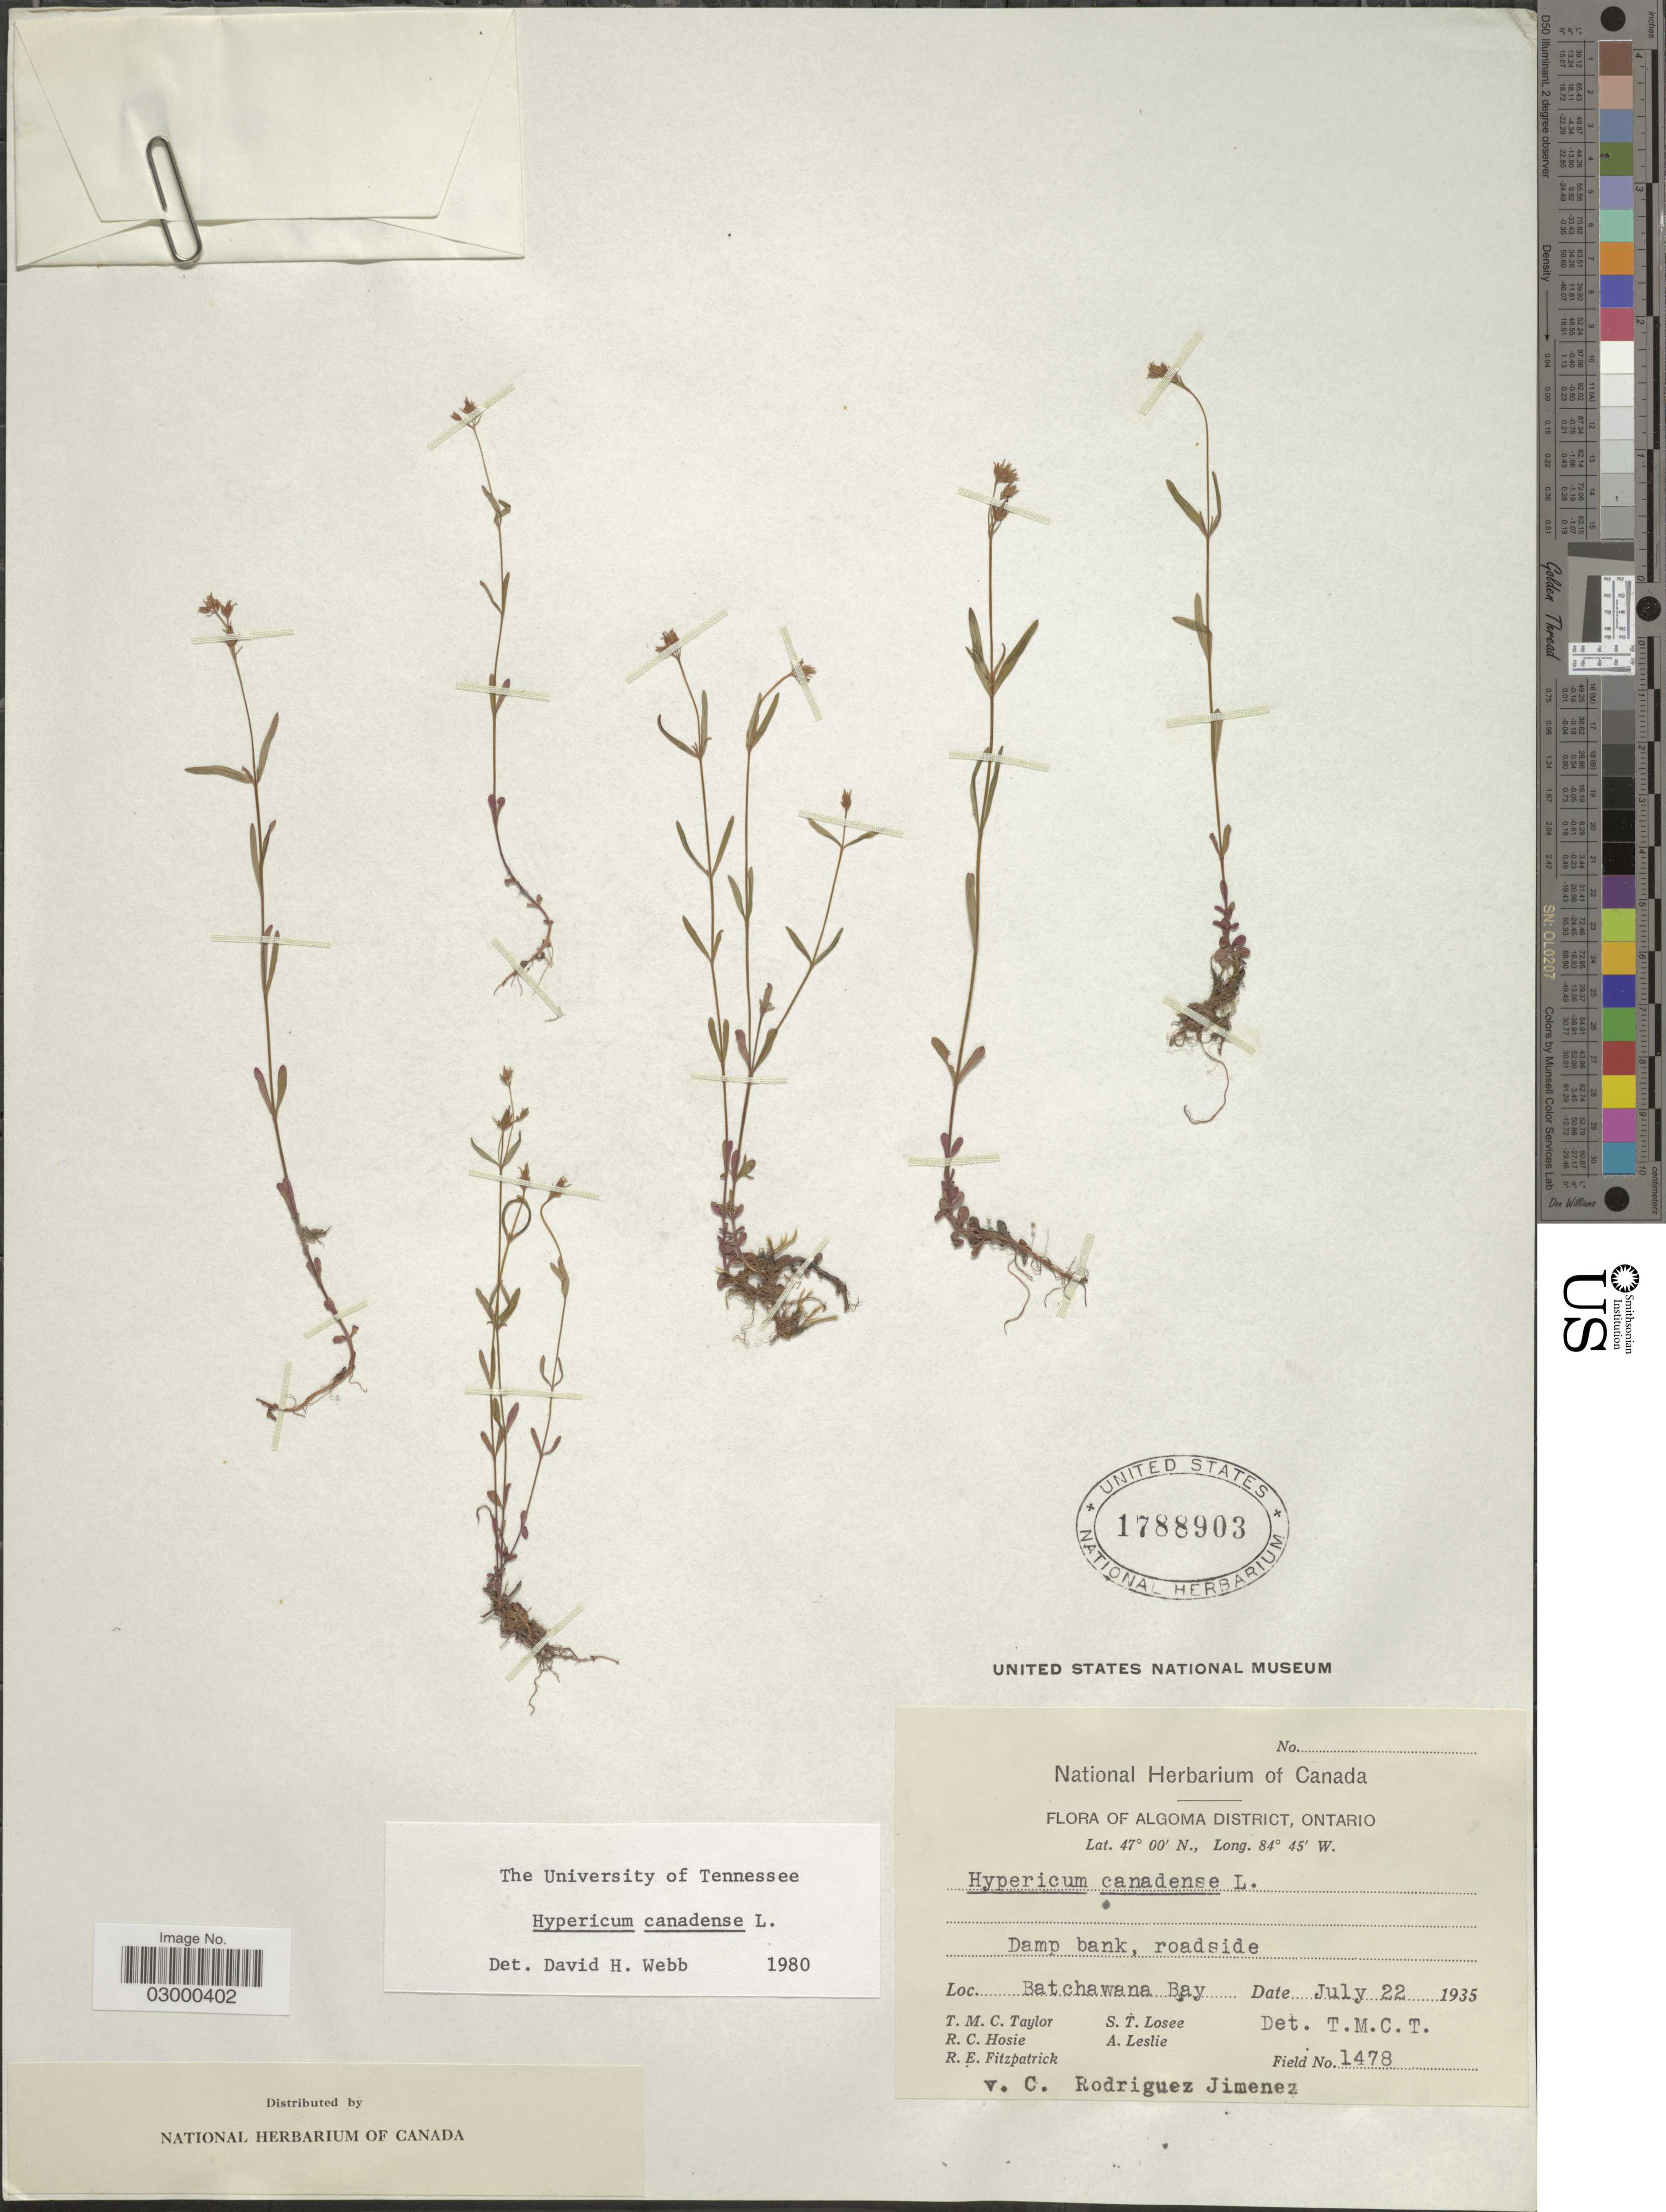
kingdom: Plantae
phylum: Tracheophyta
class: Magnoliopsida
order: Malpighiales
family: Hypericaceae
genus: Hypericum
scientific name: Hypericum canadense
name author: L.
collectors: T. M. C. Taylor, R. Hosie, R. Fitzpatrick, S. Losee & A. Leslie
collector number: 1478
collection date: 1935-07-22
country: Canada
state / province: Ontario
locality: Algoma District, Batchawana Bay.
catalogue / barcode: US 1788903